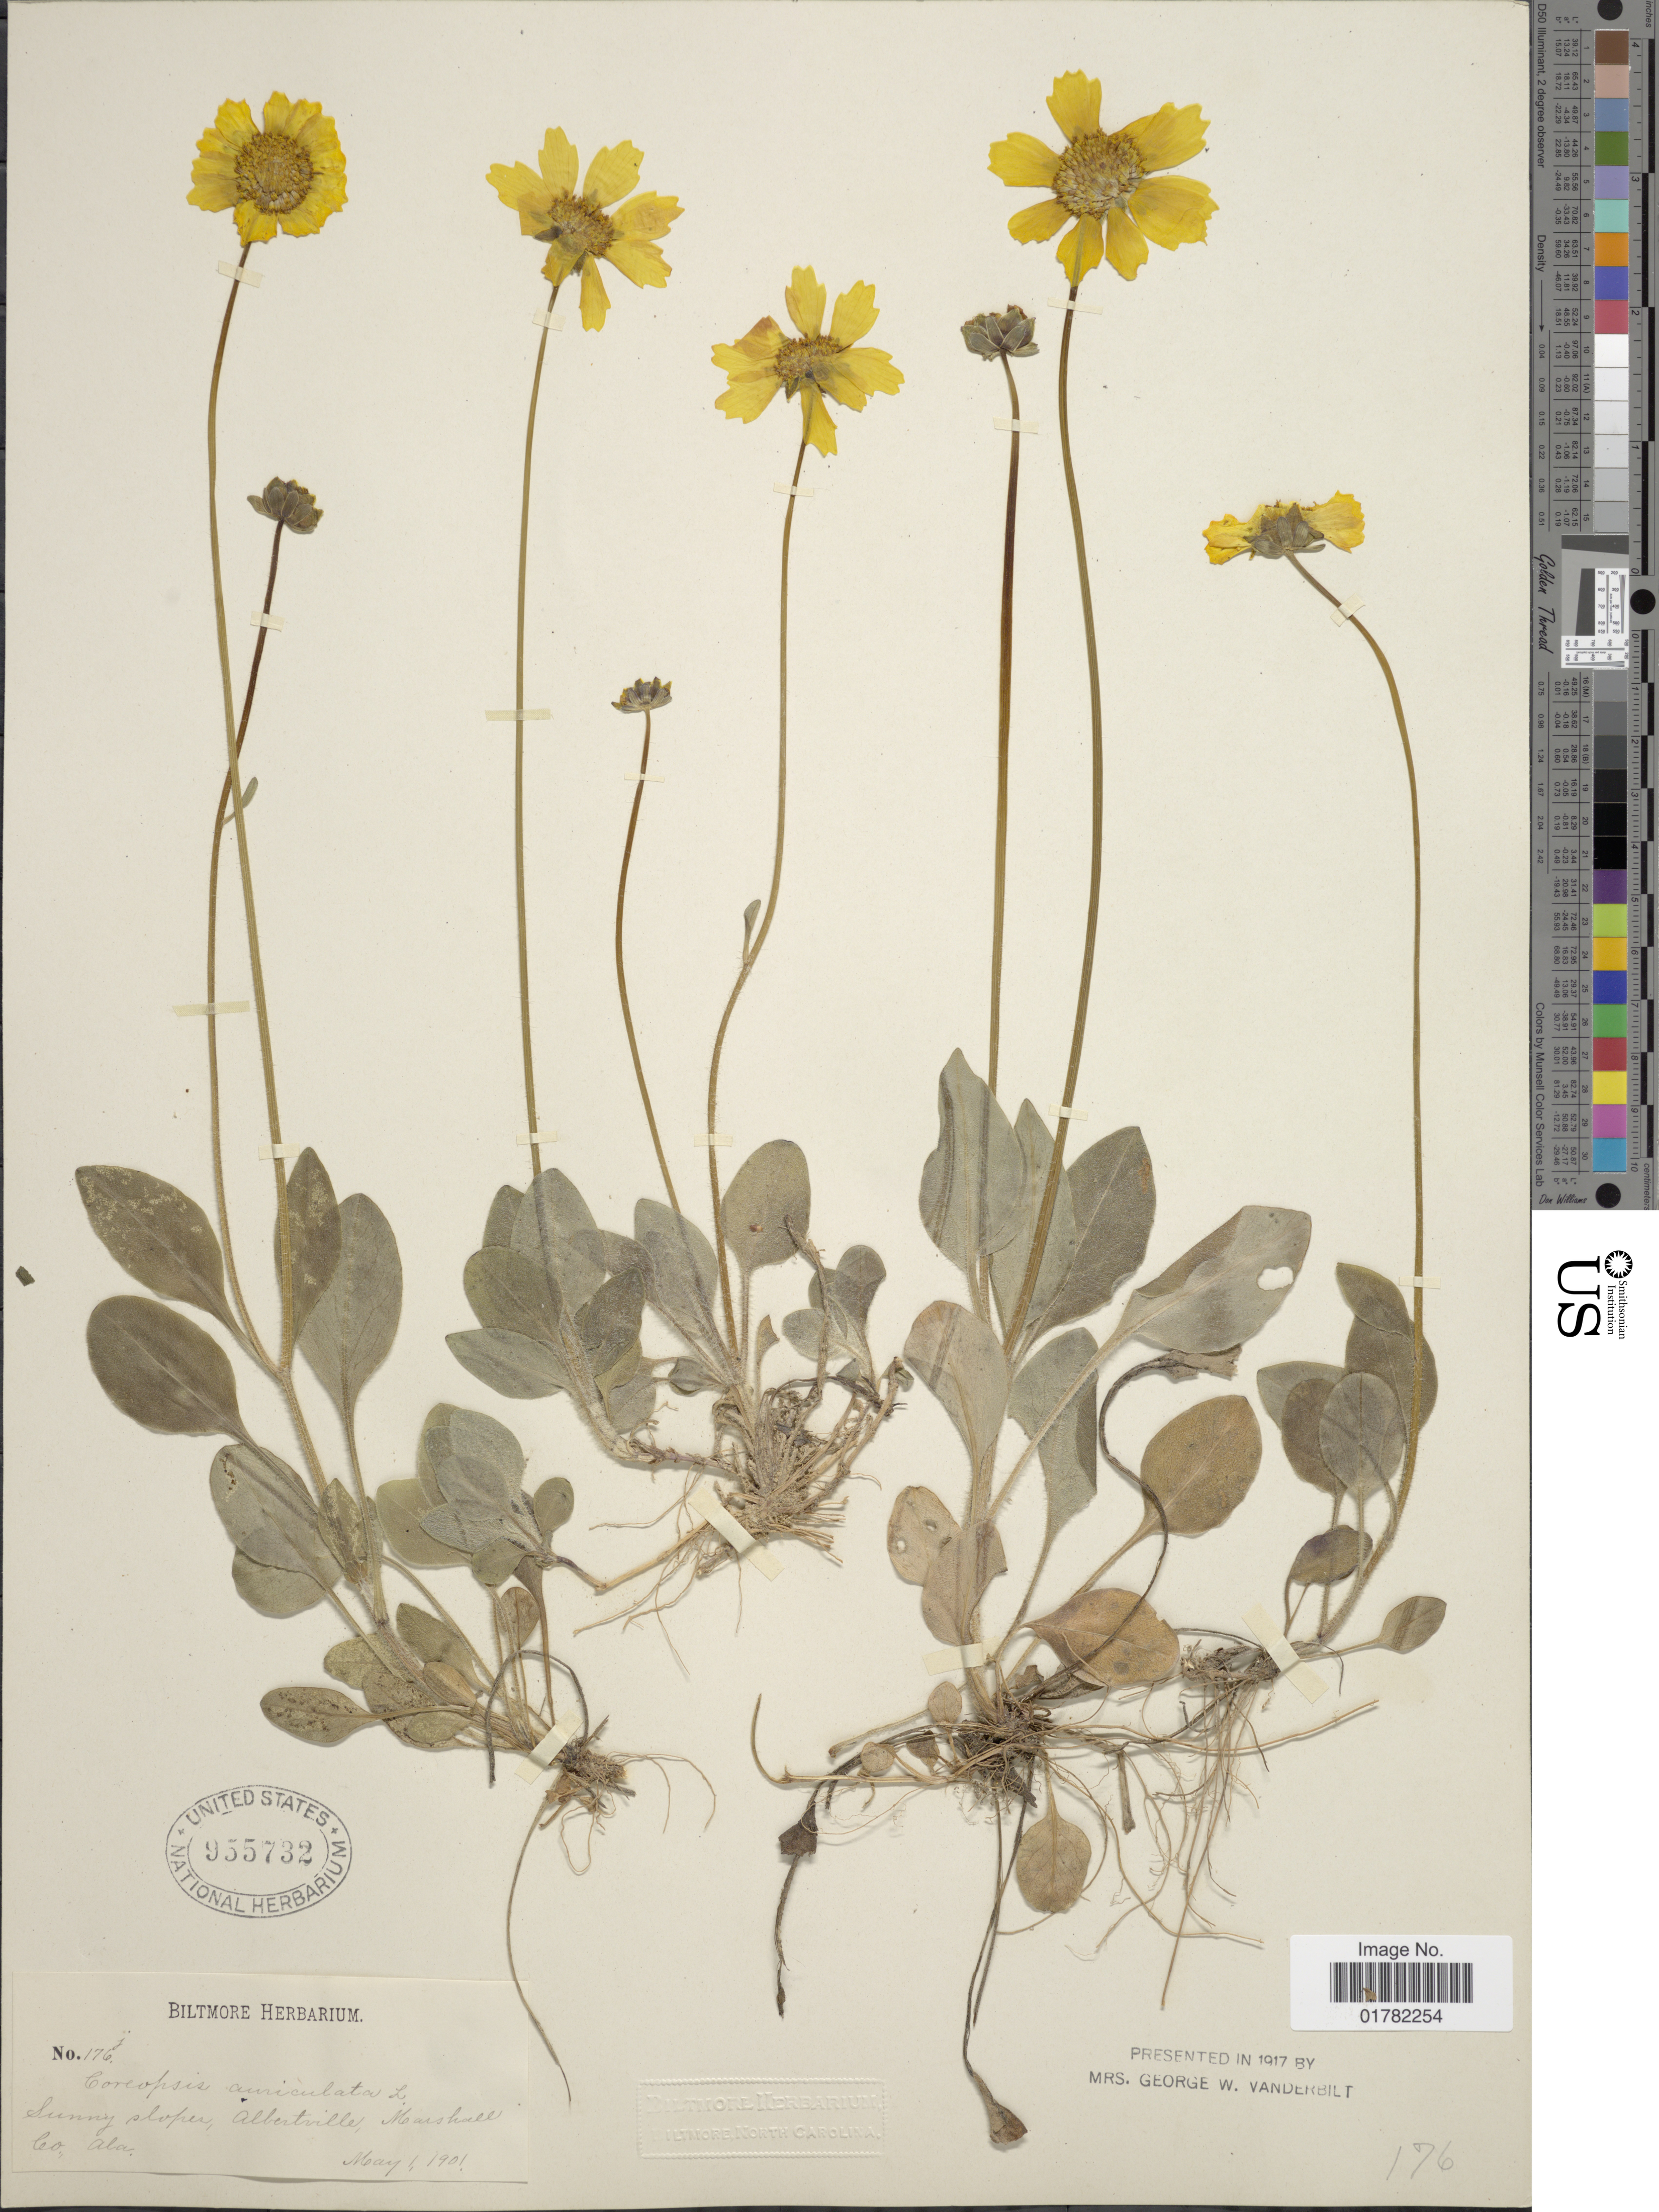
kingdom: Plantae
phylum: Tracheophyta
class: Magnoliopsida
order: Asterales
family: Asteraceae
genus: Coreopsis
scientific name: Coreopsis auriculata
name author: L.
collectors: ex herb. Biltmore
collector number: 176j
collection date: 1901-05-01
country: United States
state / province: Alabama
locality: Sunny slopes, Albertville, marshall Co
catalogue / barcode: US 955732